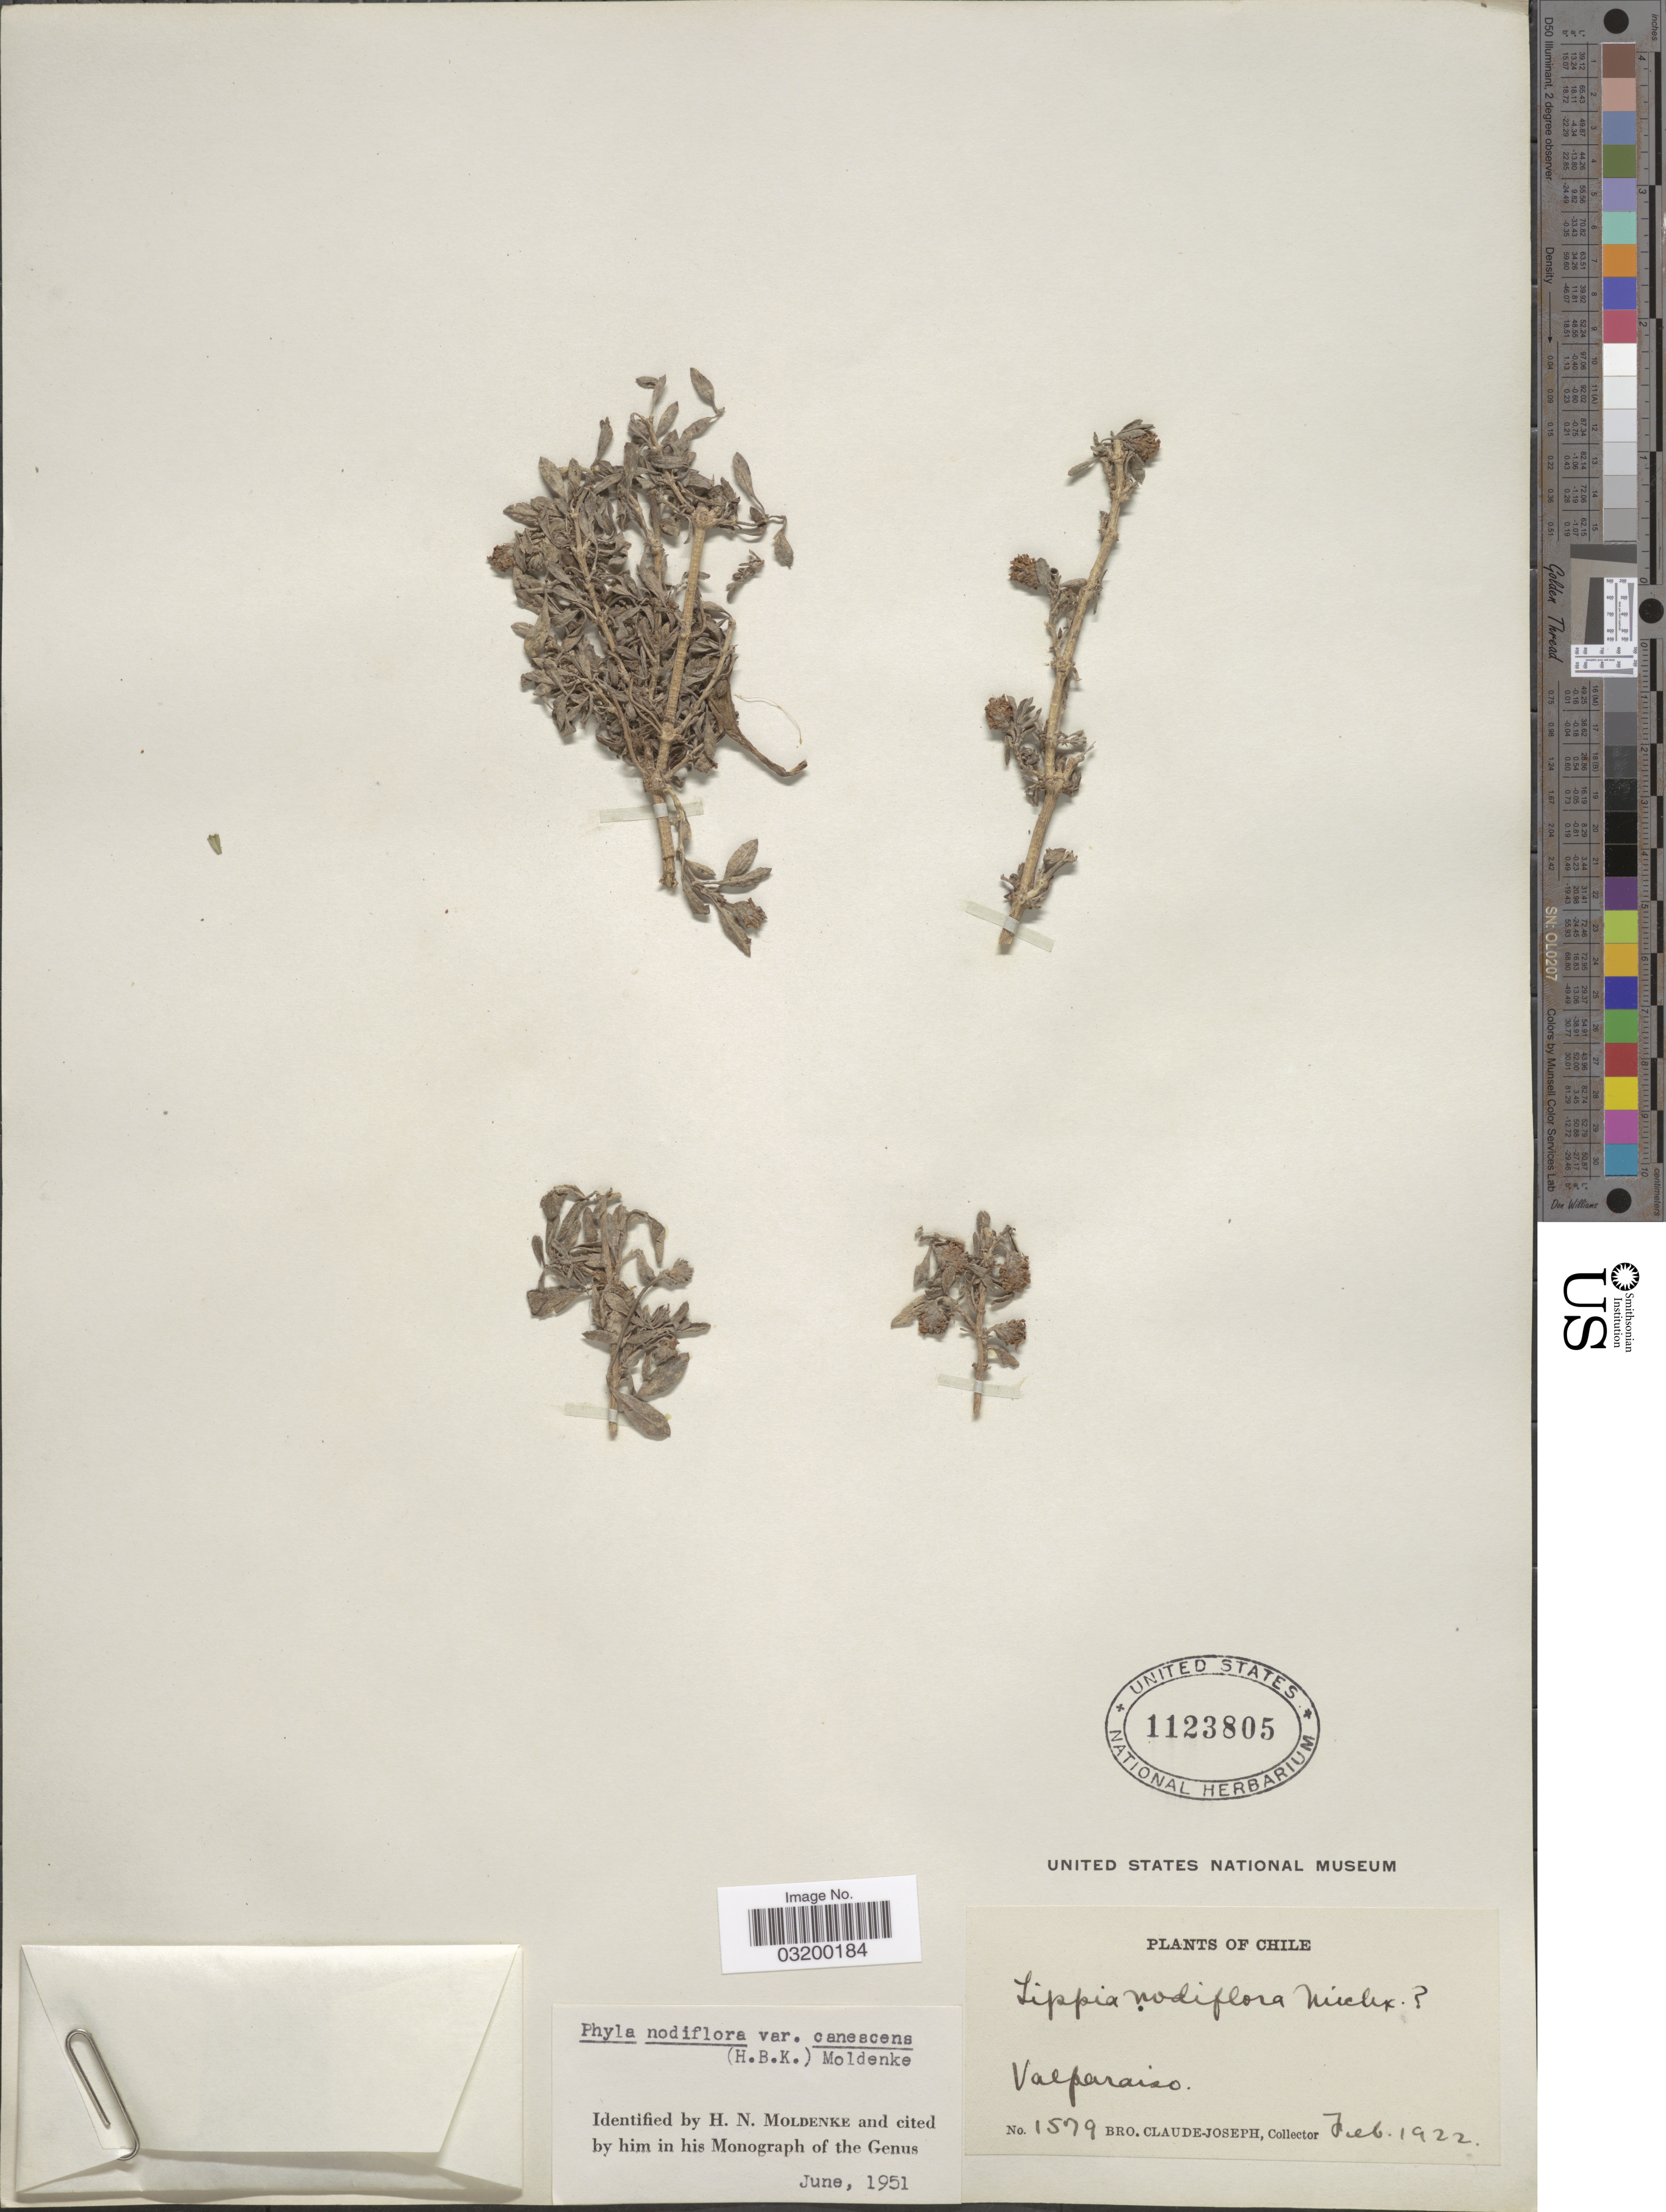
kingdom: Plantae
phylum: Tracheophyta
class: Magnoliopsida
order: Lamiales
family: Verbenaceae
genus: Phyla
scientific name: Phyla nodiflora var. minor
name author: (Hook.) N. O'Leary & Mulgura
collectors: Bro. Claude-Joseph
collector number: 1579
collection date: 1922-02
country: Chile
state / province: Valparaíso (V)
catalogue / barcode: US 1123805